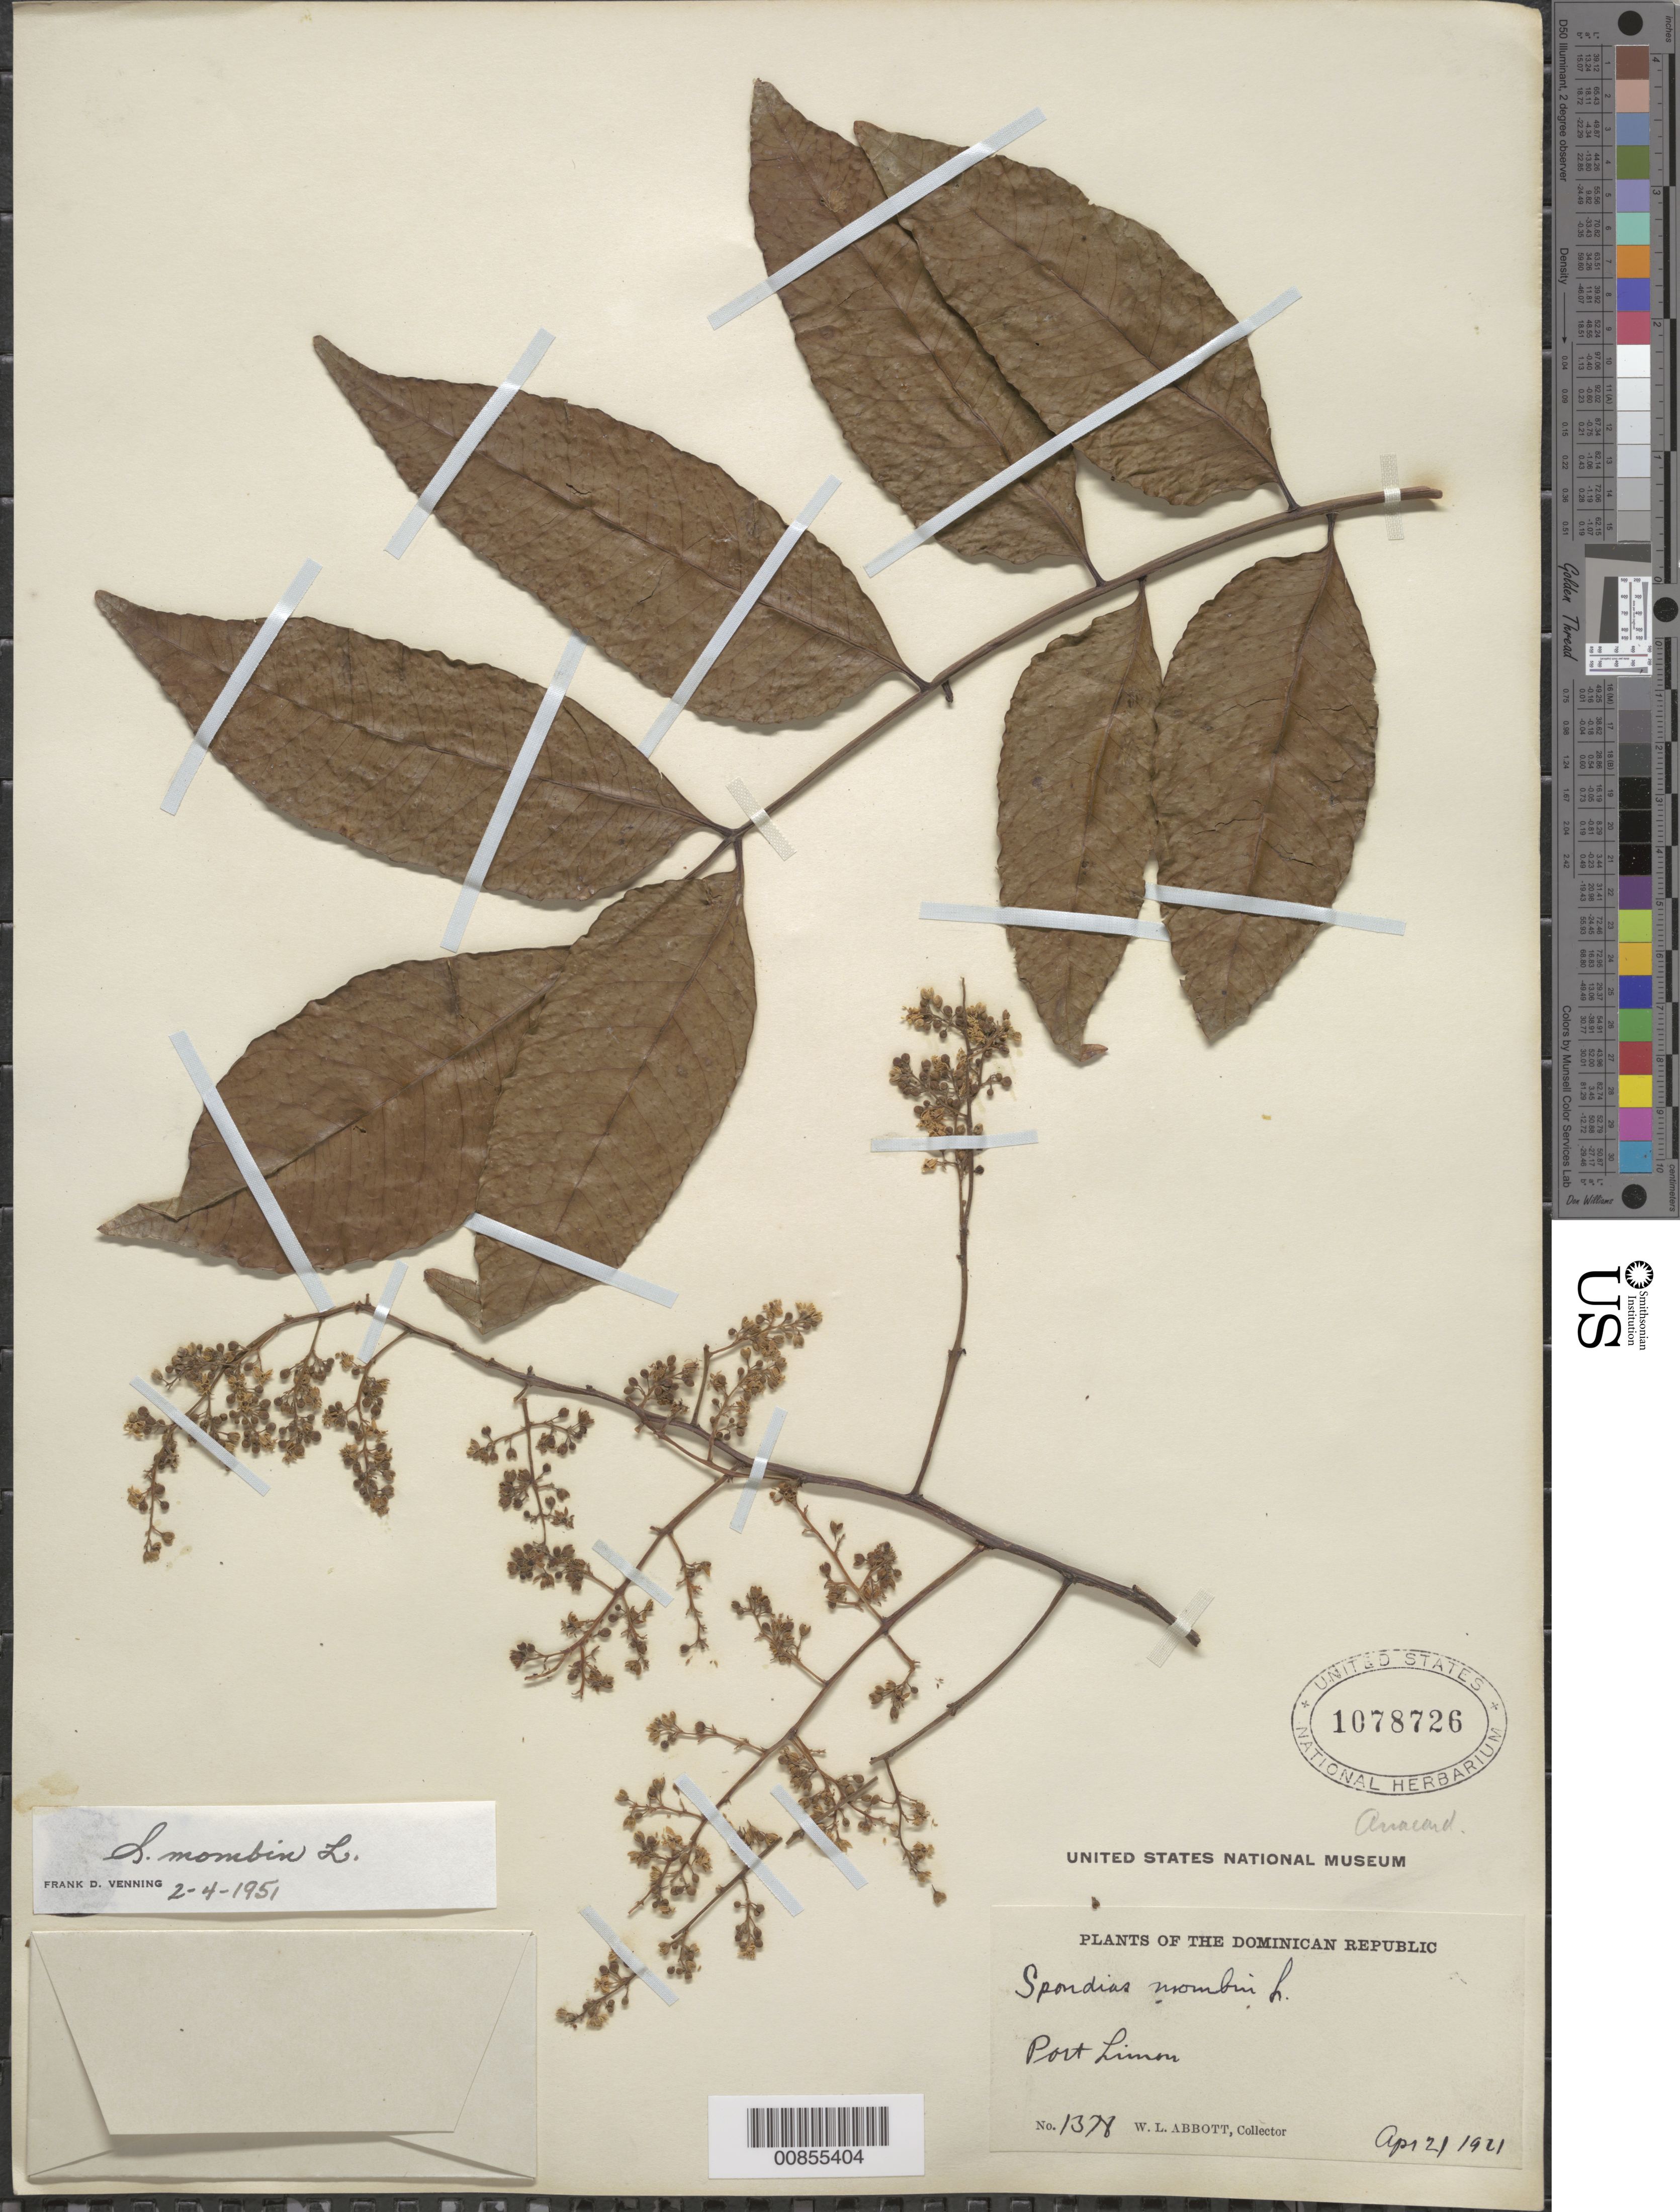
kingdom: Plantae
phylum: Tracheophyta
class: Magnoliopsida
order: Sapindales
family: Anacardiaceae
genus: Spondias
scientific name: Spondias mombin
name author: L.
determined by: Venning, F. D.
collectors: W. L. Abbott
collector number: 1378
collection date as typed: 21 Apr 1921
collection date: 1921-04-21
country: Dominican Republic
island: Hispaniola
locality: Port Limon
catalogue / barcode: US 1078726